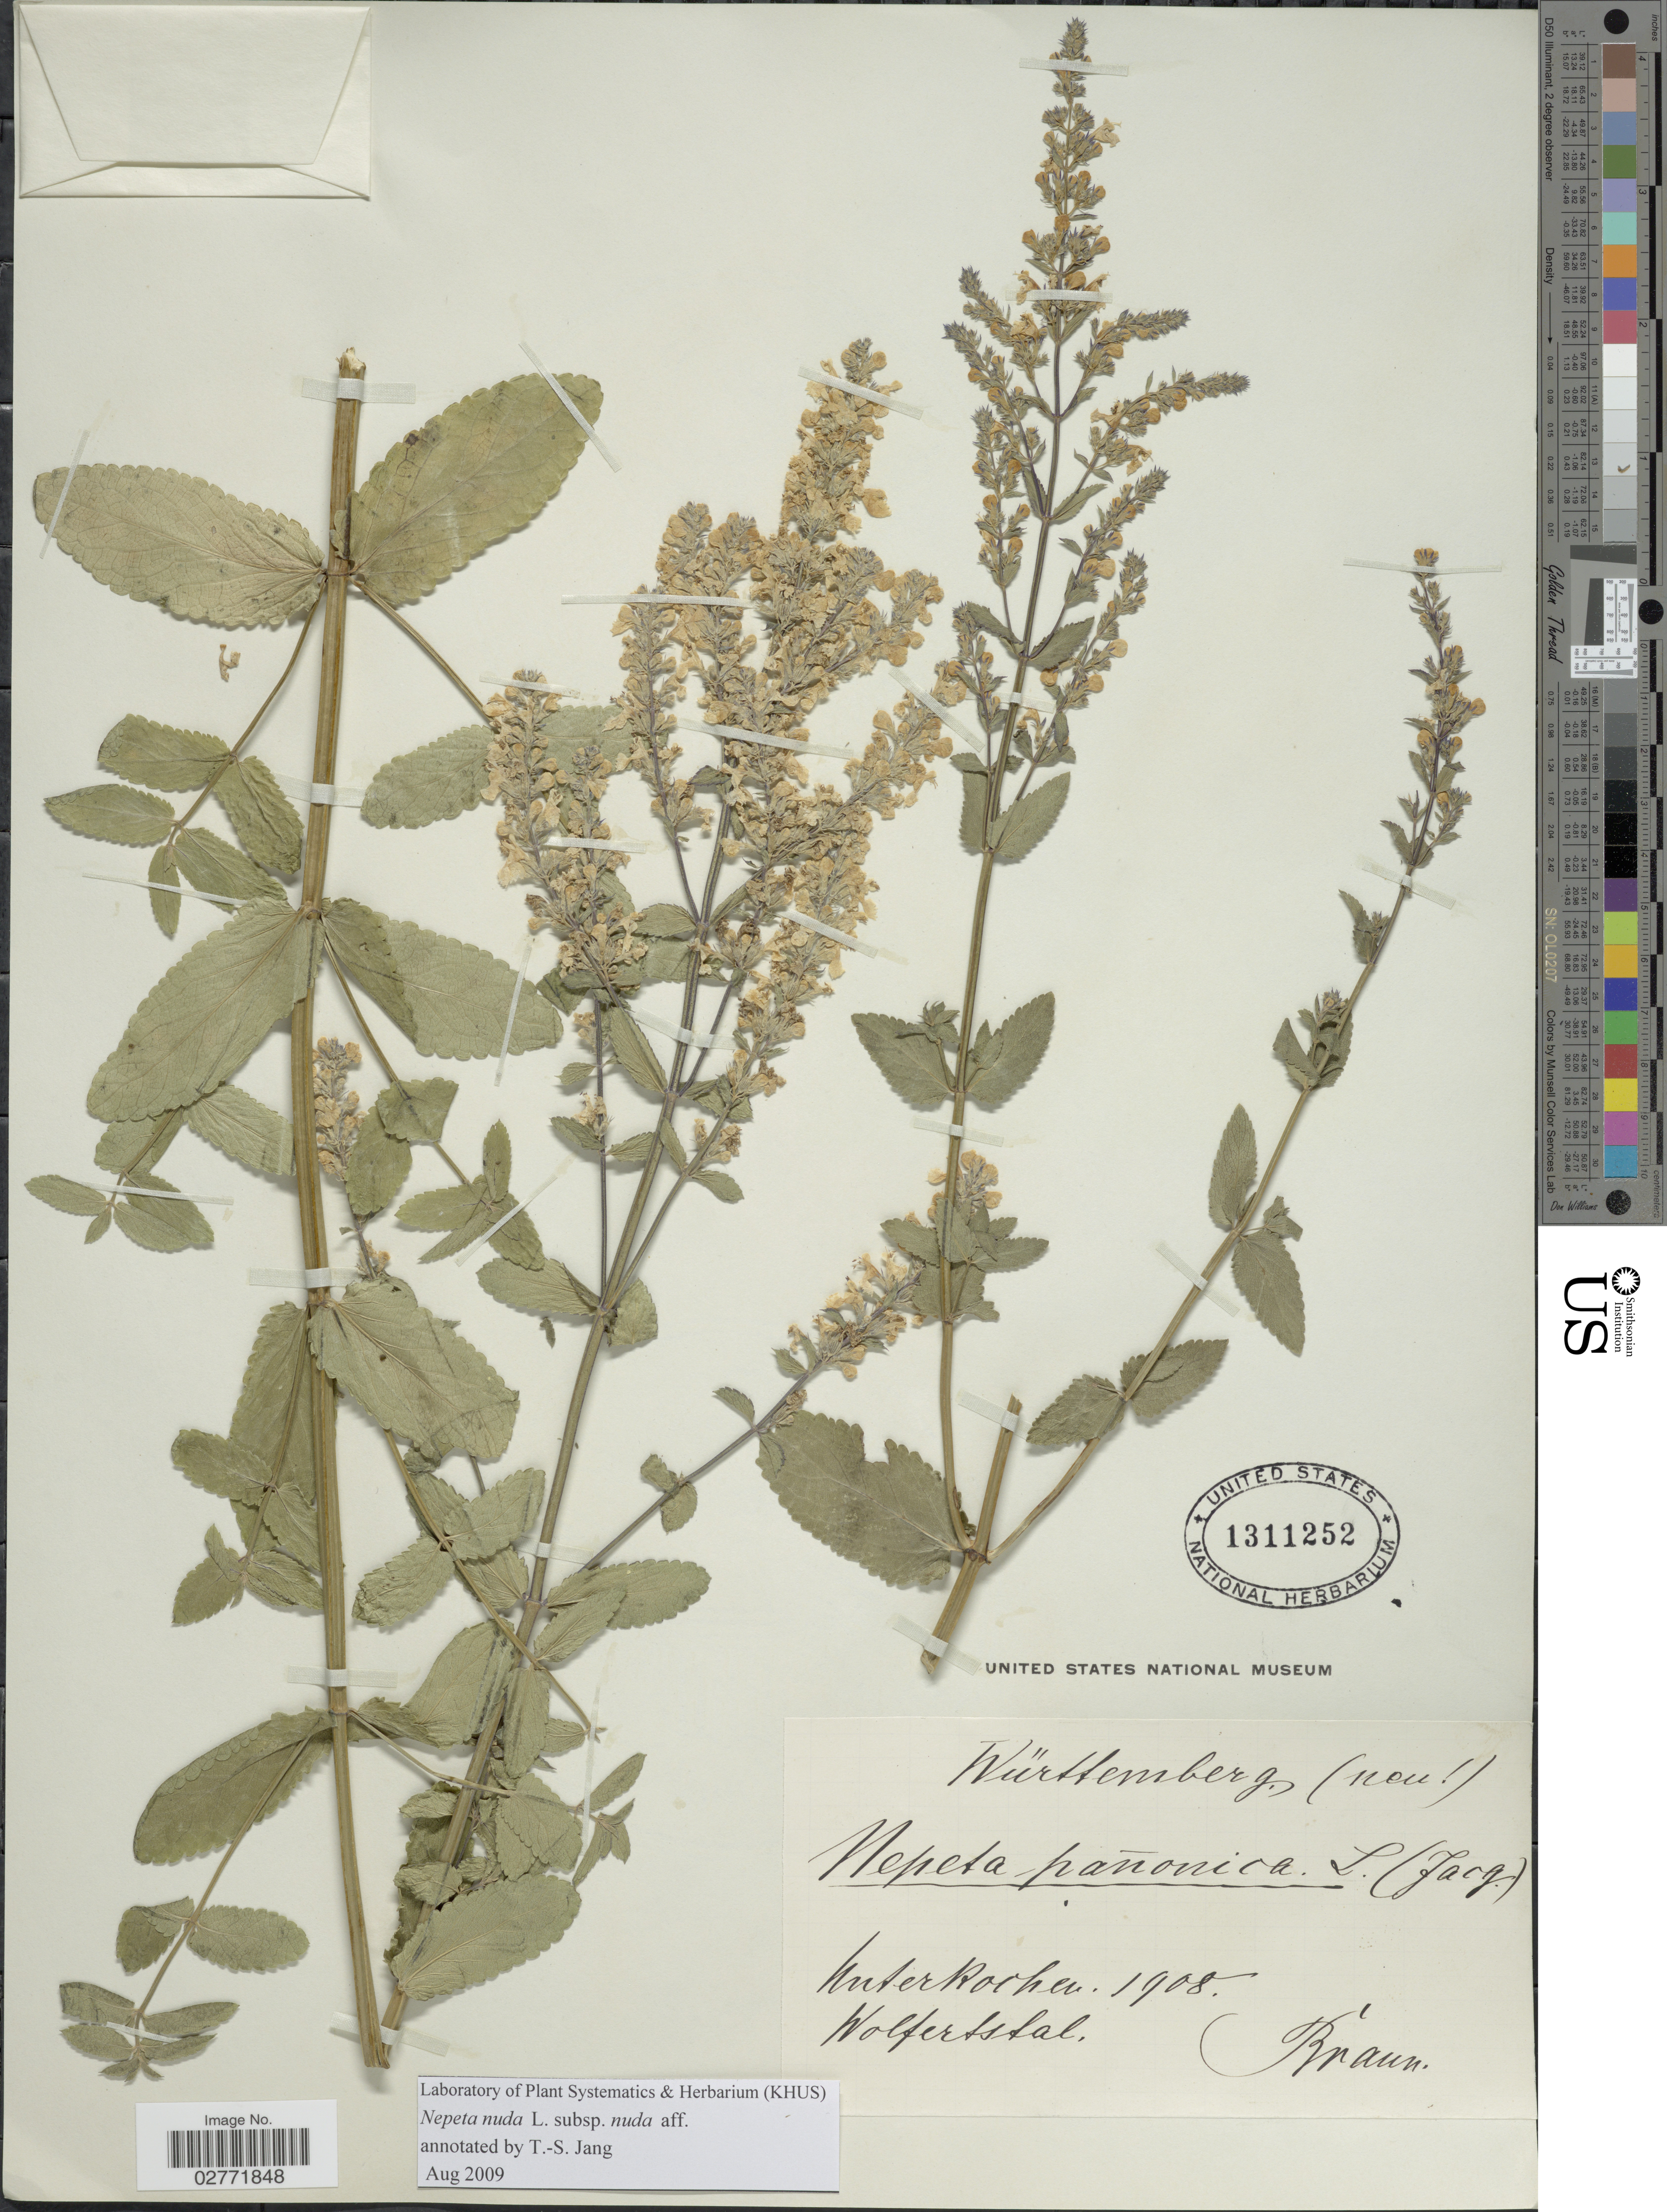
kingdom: Plantae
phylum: Tracheophyta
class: Magnoliopsida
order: Lamiales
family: Lamiaceae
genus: Nepeta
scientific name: Nepeta nuda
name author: L.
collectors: Braun, --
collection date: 1908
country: Germany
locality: Interkochen, Wolfertstal.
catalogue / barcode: US 1311252